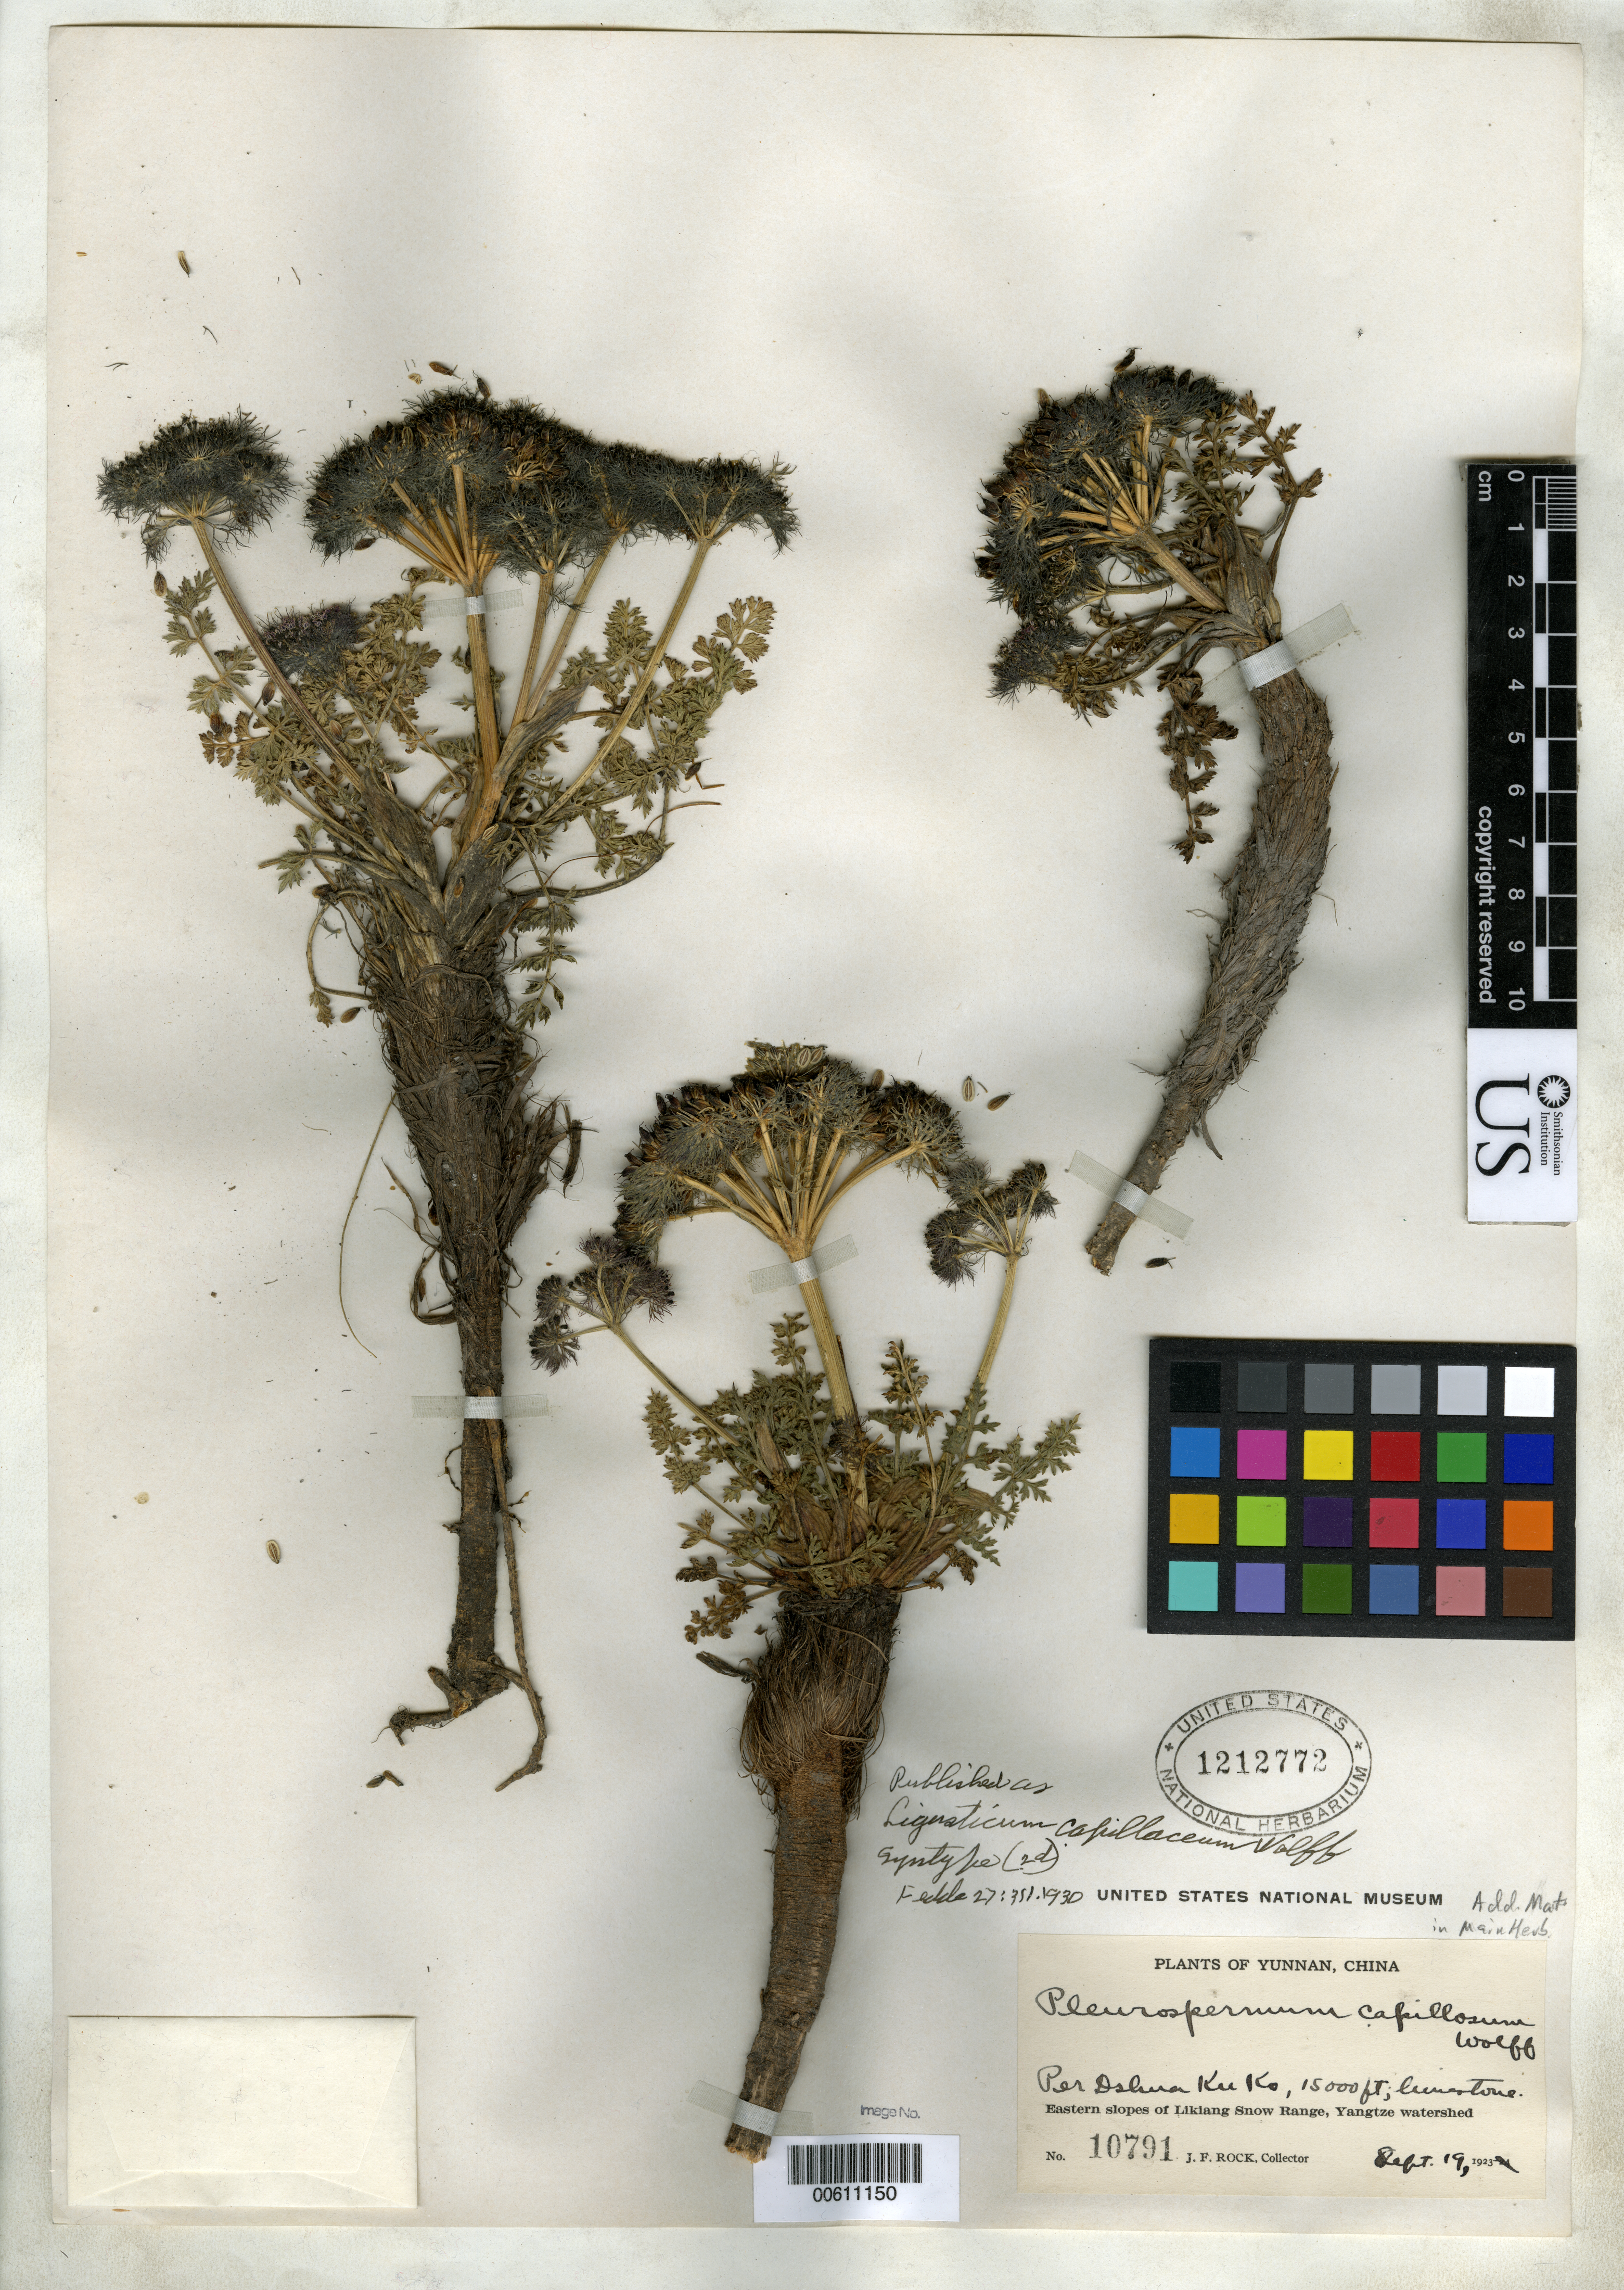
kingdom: Plantae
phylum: Tracheophyta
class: Magnoliopsida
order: Apiales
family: Apiaceae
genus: Ligusticum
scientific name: Ligusticum capillaceum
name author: H. Wolff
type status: Isosyntype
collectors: J. F. Rock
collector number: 10791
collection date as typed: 19 Sep 1923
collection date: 1923-09-19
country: China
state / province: Yunnan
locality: Per Dshua Ku Ko, Kikiang Snow Range.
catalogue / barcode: US 1212772